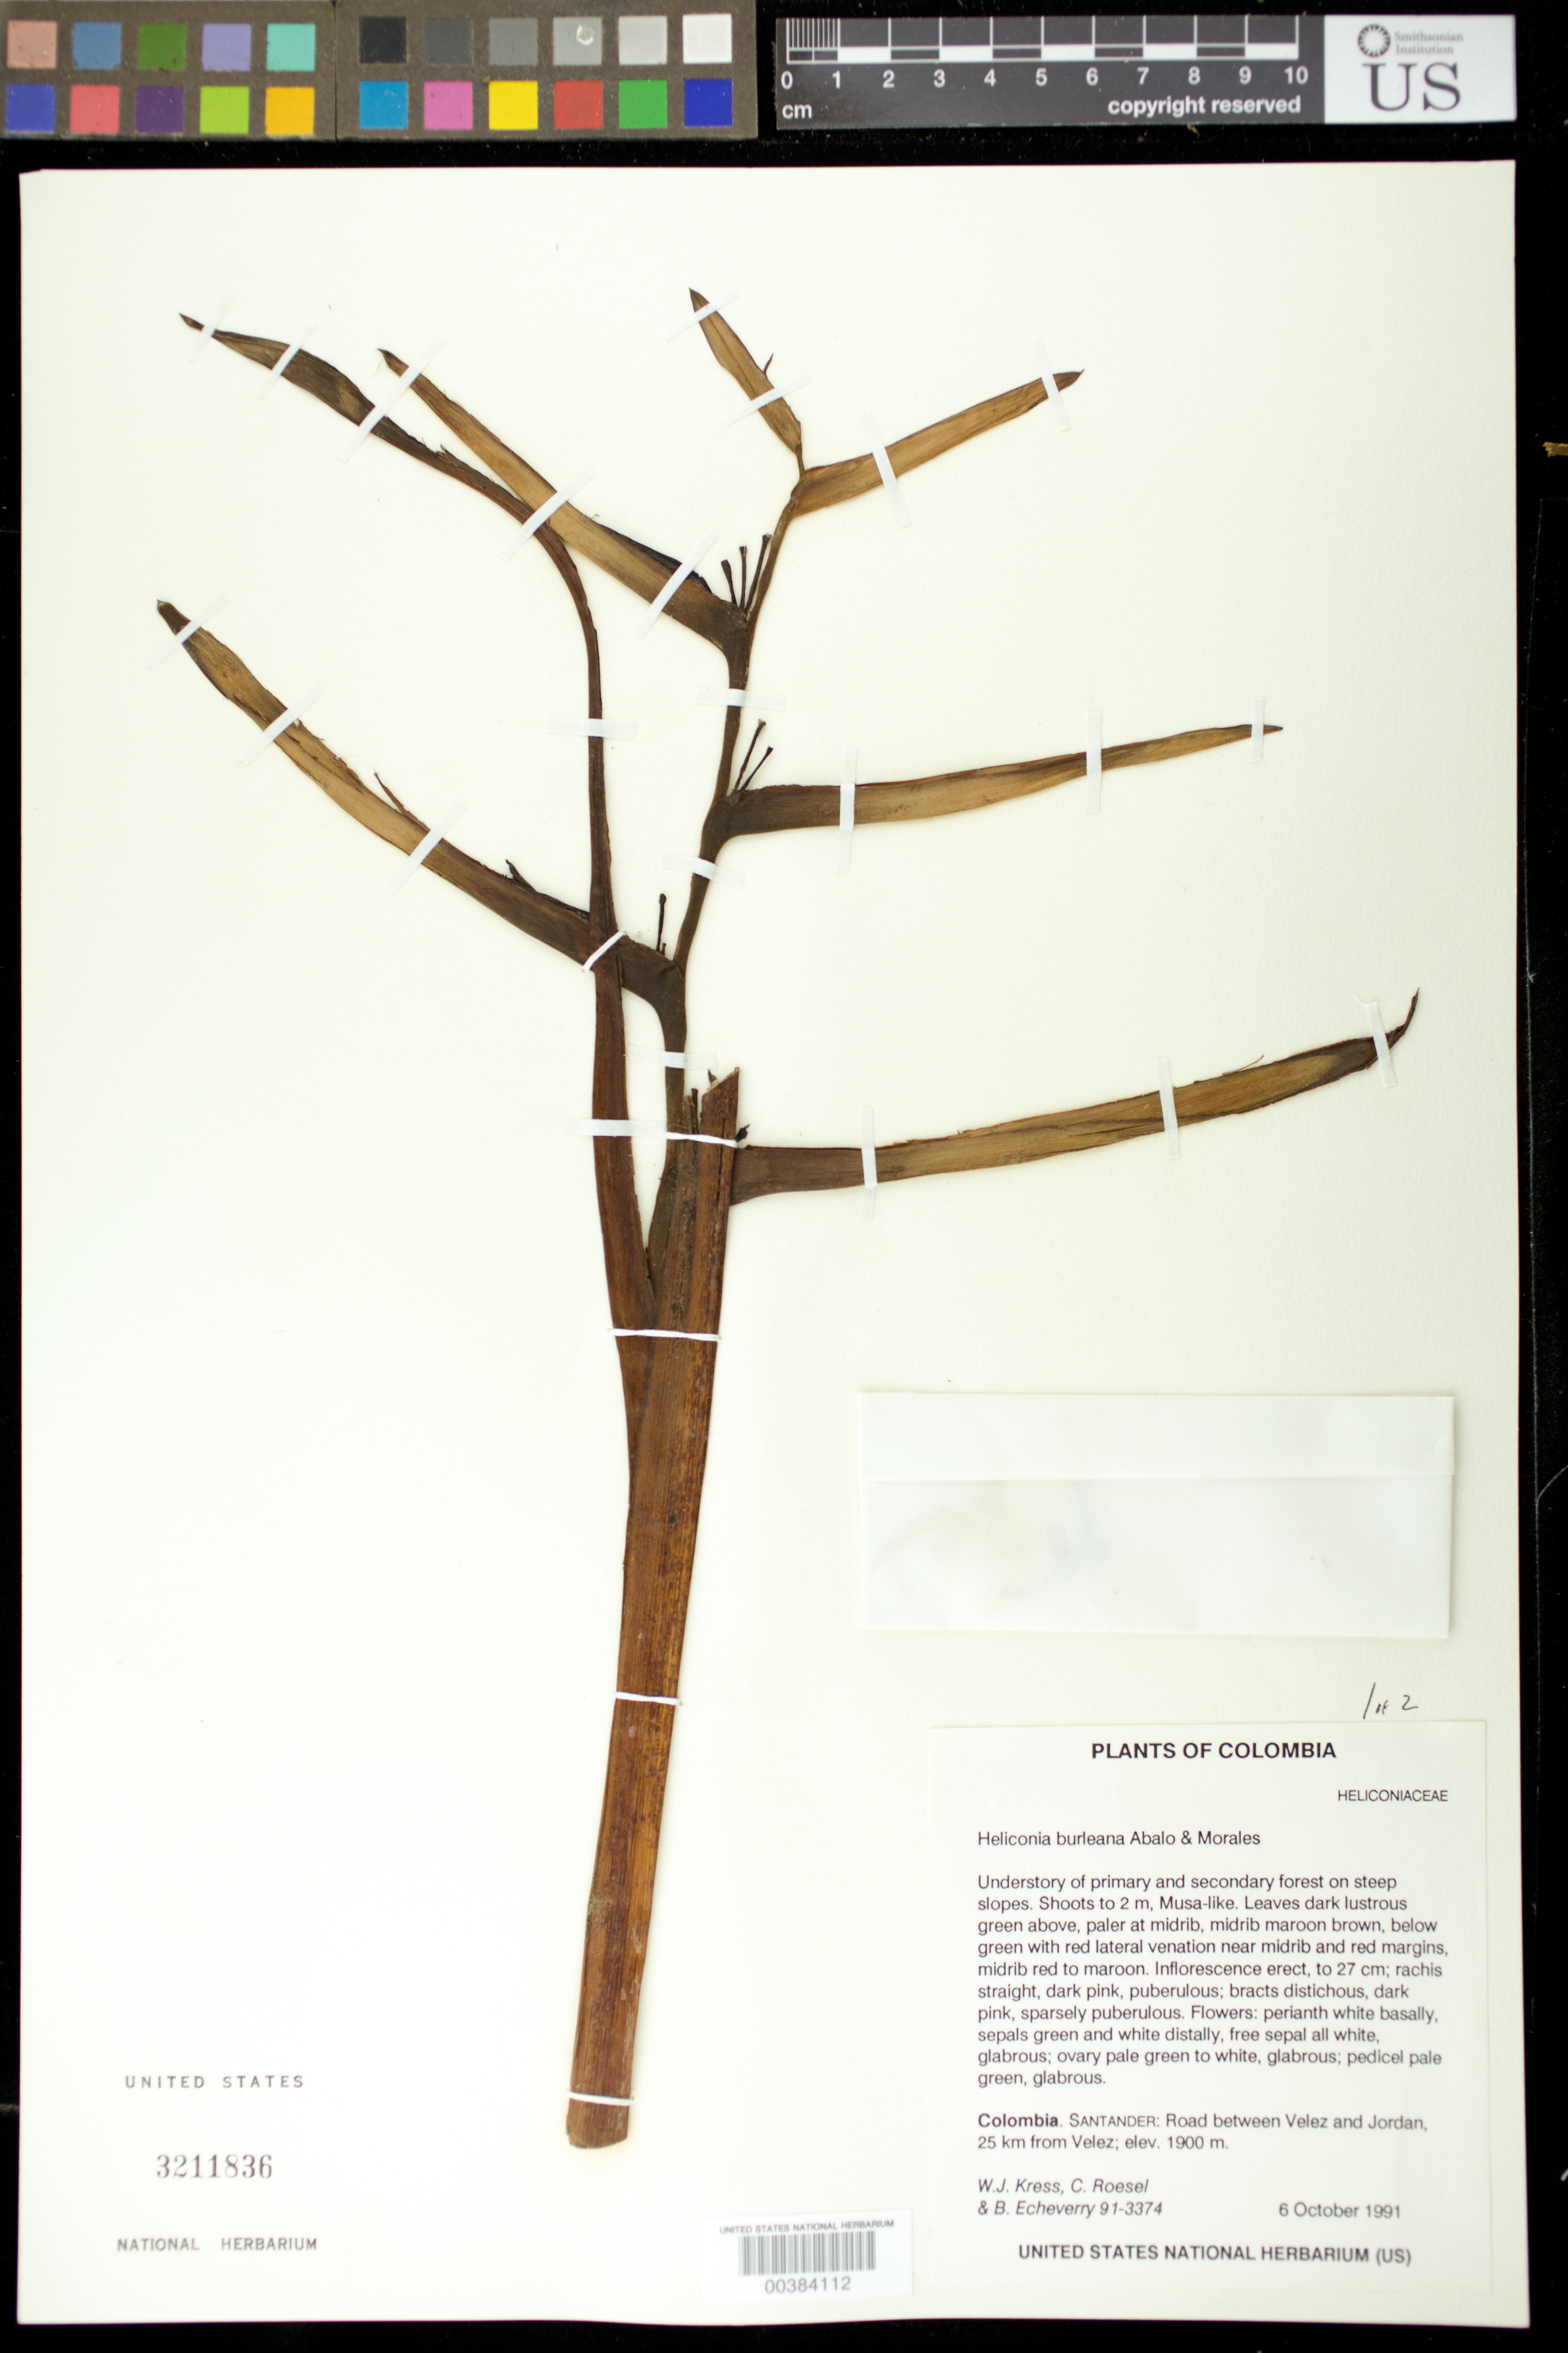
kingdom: Plantae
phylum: Tracheophyta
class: Liliopsida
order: Zingiberales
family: Heliconiaceae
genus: Heliconia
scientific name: Heliconia burleana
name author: Abalo & G. Morales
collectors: W. J. Kress, C. S. Roesel & B. Echeverry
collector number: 91-3374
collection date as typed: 06 Oct 1991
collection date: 1991-10-06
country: Colombia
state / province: Santander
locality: Between Velez and Jordan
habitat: Understory of primary and secondary forest on steep slopes.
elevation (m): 1900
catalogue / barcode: US 3211836